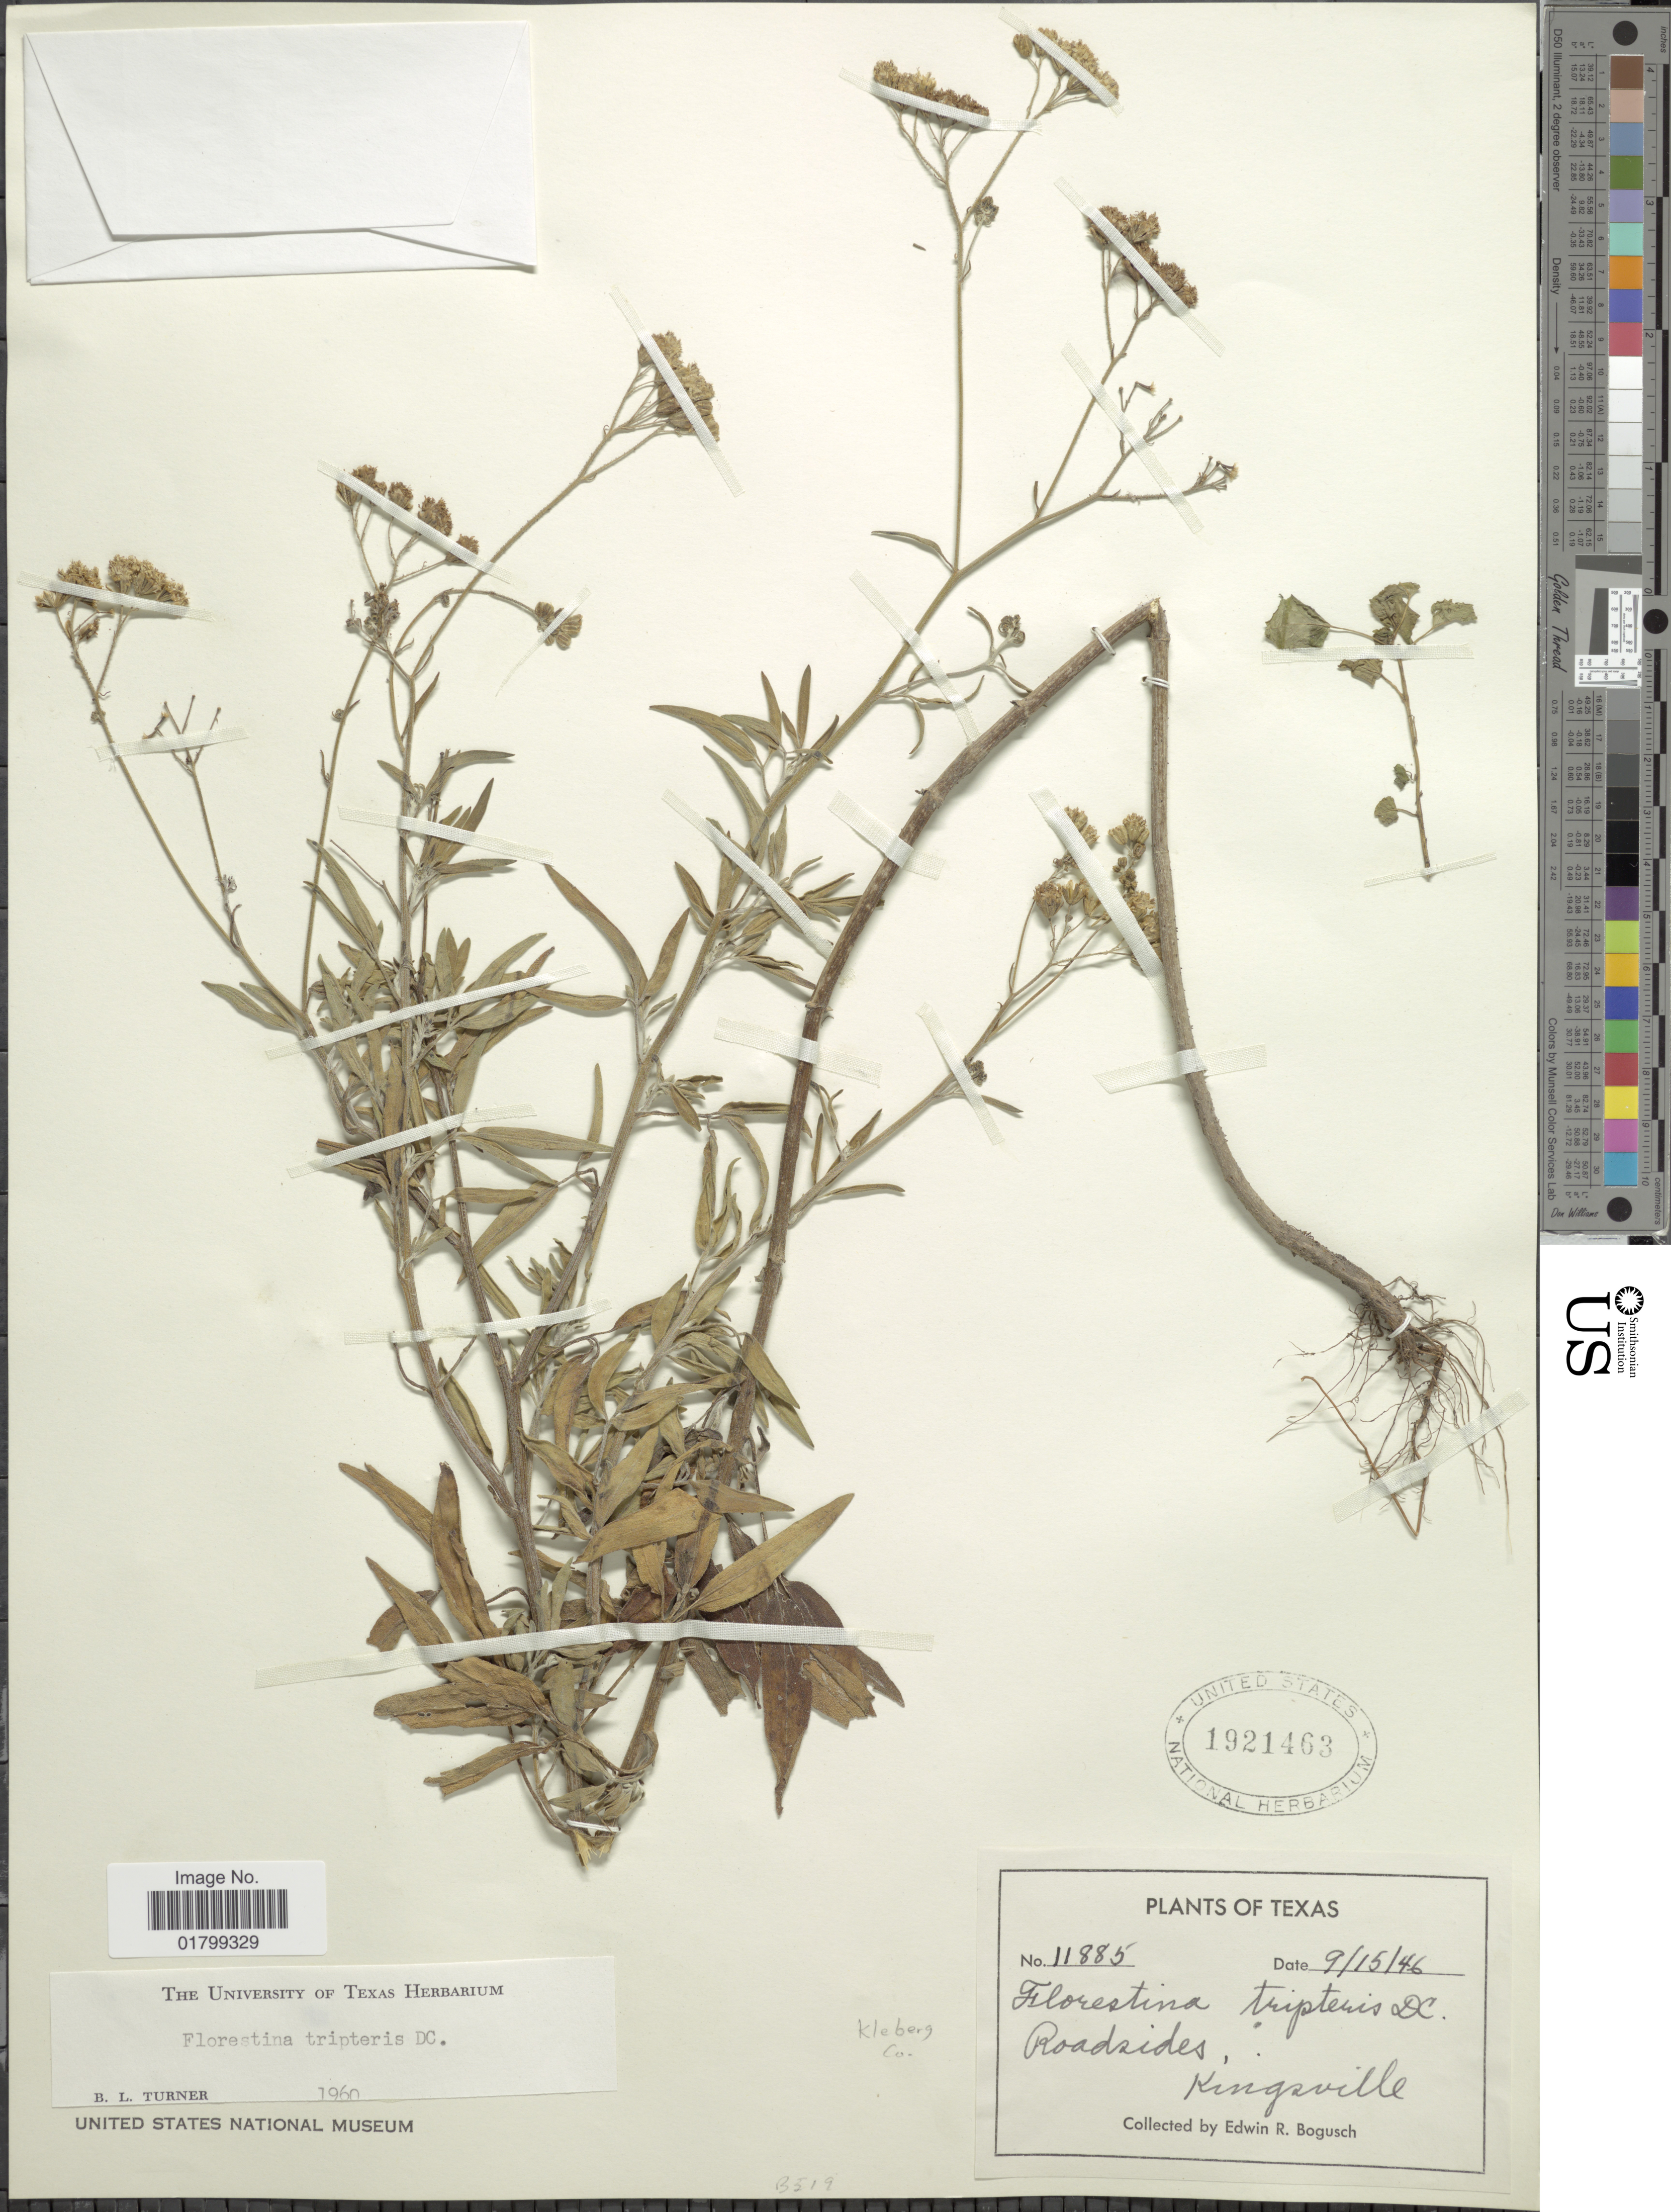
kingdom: Plantae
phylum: Tracheophyta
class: Magnoliopsida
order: Asterales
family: Asteraceae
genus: Florestina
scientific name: Florestina tripteris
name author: DC.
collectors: E. Bogusch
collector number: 11885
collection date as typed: Transcribed d/m/y: 15/9/46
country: United States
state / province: Texas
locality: Kingsville, Kleberg Co.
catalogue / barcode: US 1921463